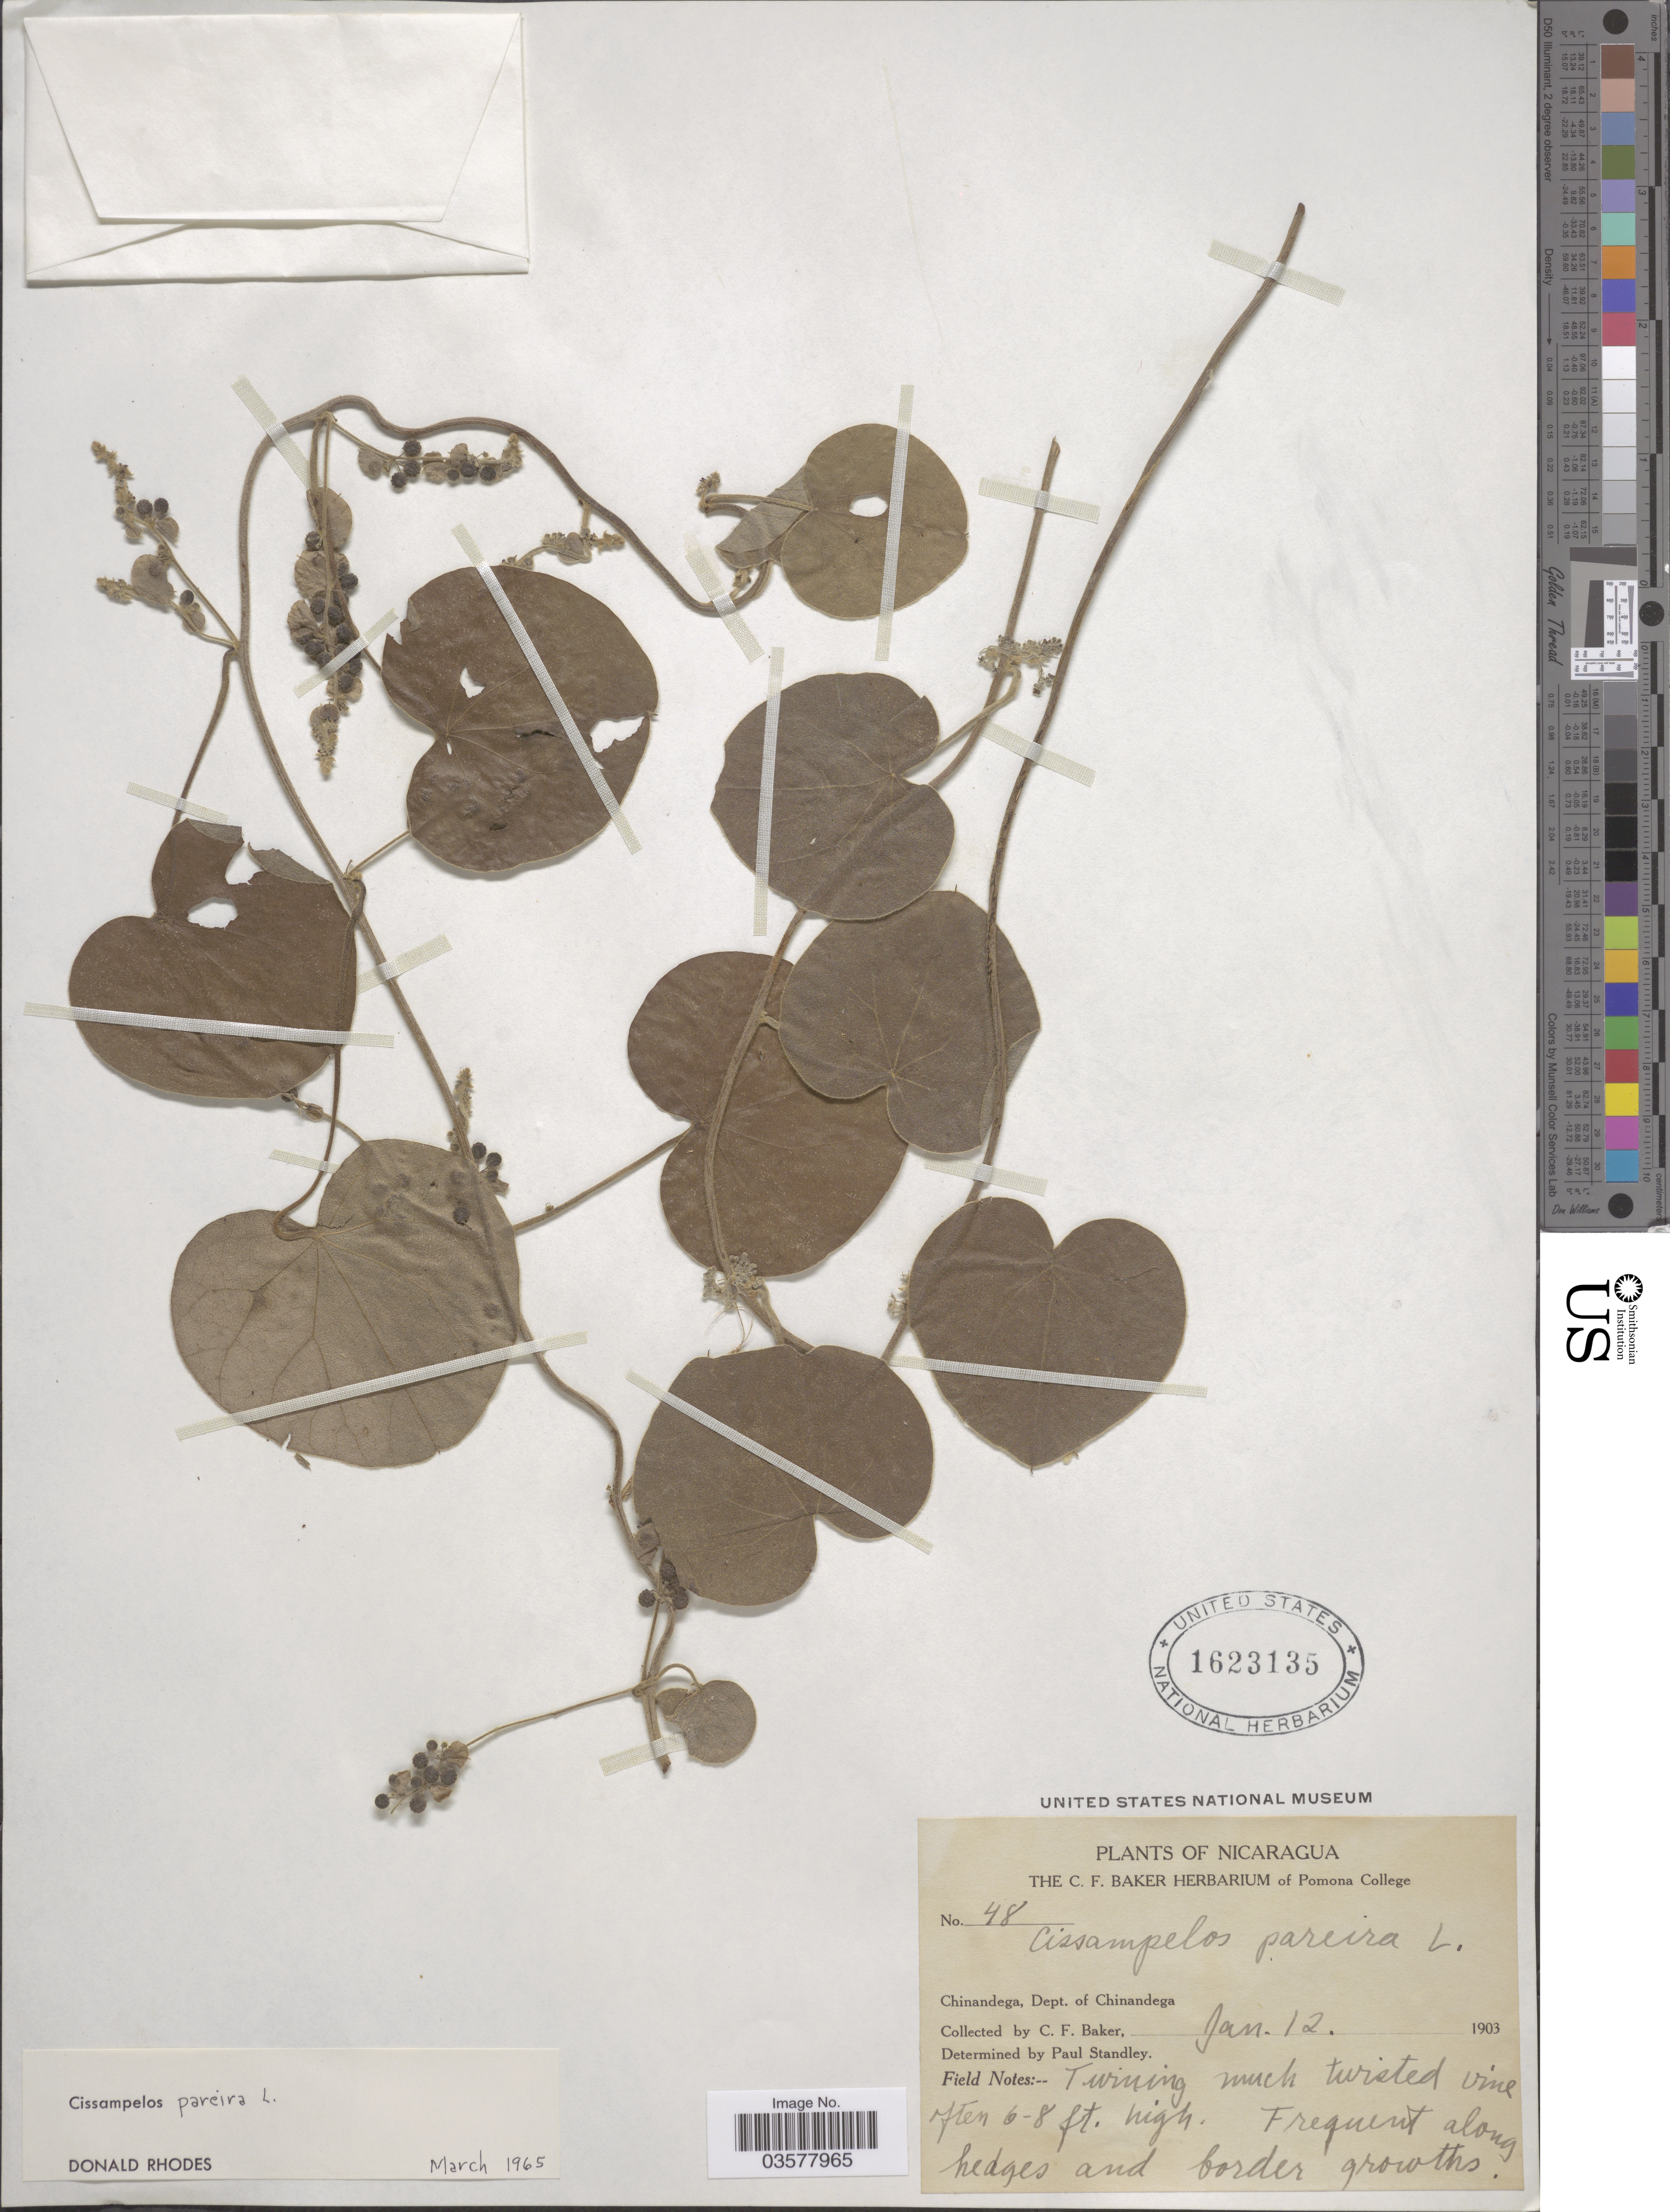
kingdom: Plantae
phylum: Tracheophyta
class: Magnoliopsida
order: Ranunculales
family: Menispermaceae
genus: Cissampelos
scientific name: Cissampelos pareira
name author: L.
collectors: C. F. Baker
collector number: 48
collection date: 1903-01-12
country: Nicaragua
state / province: Chinandega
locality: Chinandega, Dept. of Chinandega.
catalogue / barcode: US 1623135